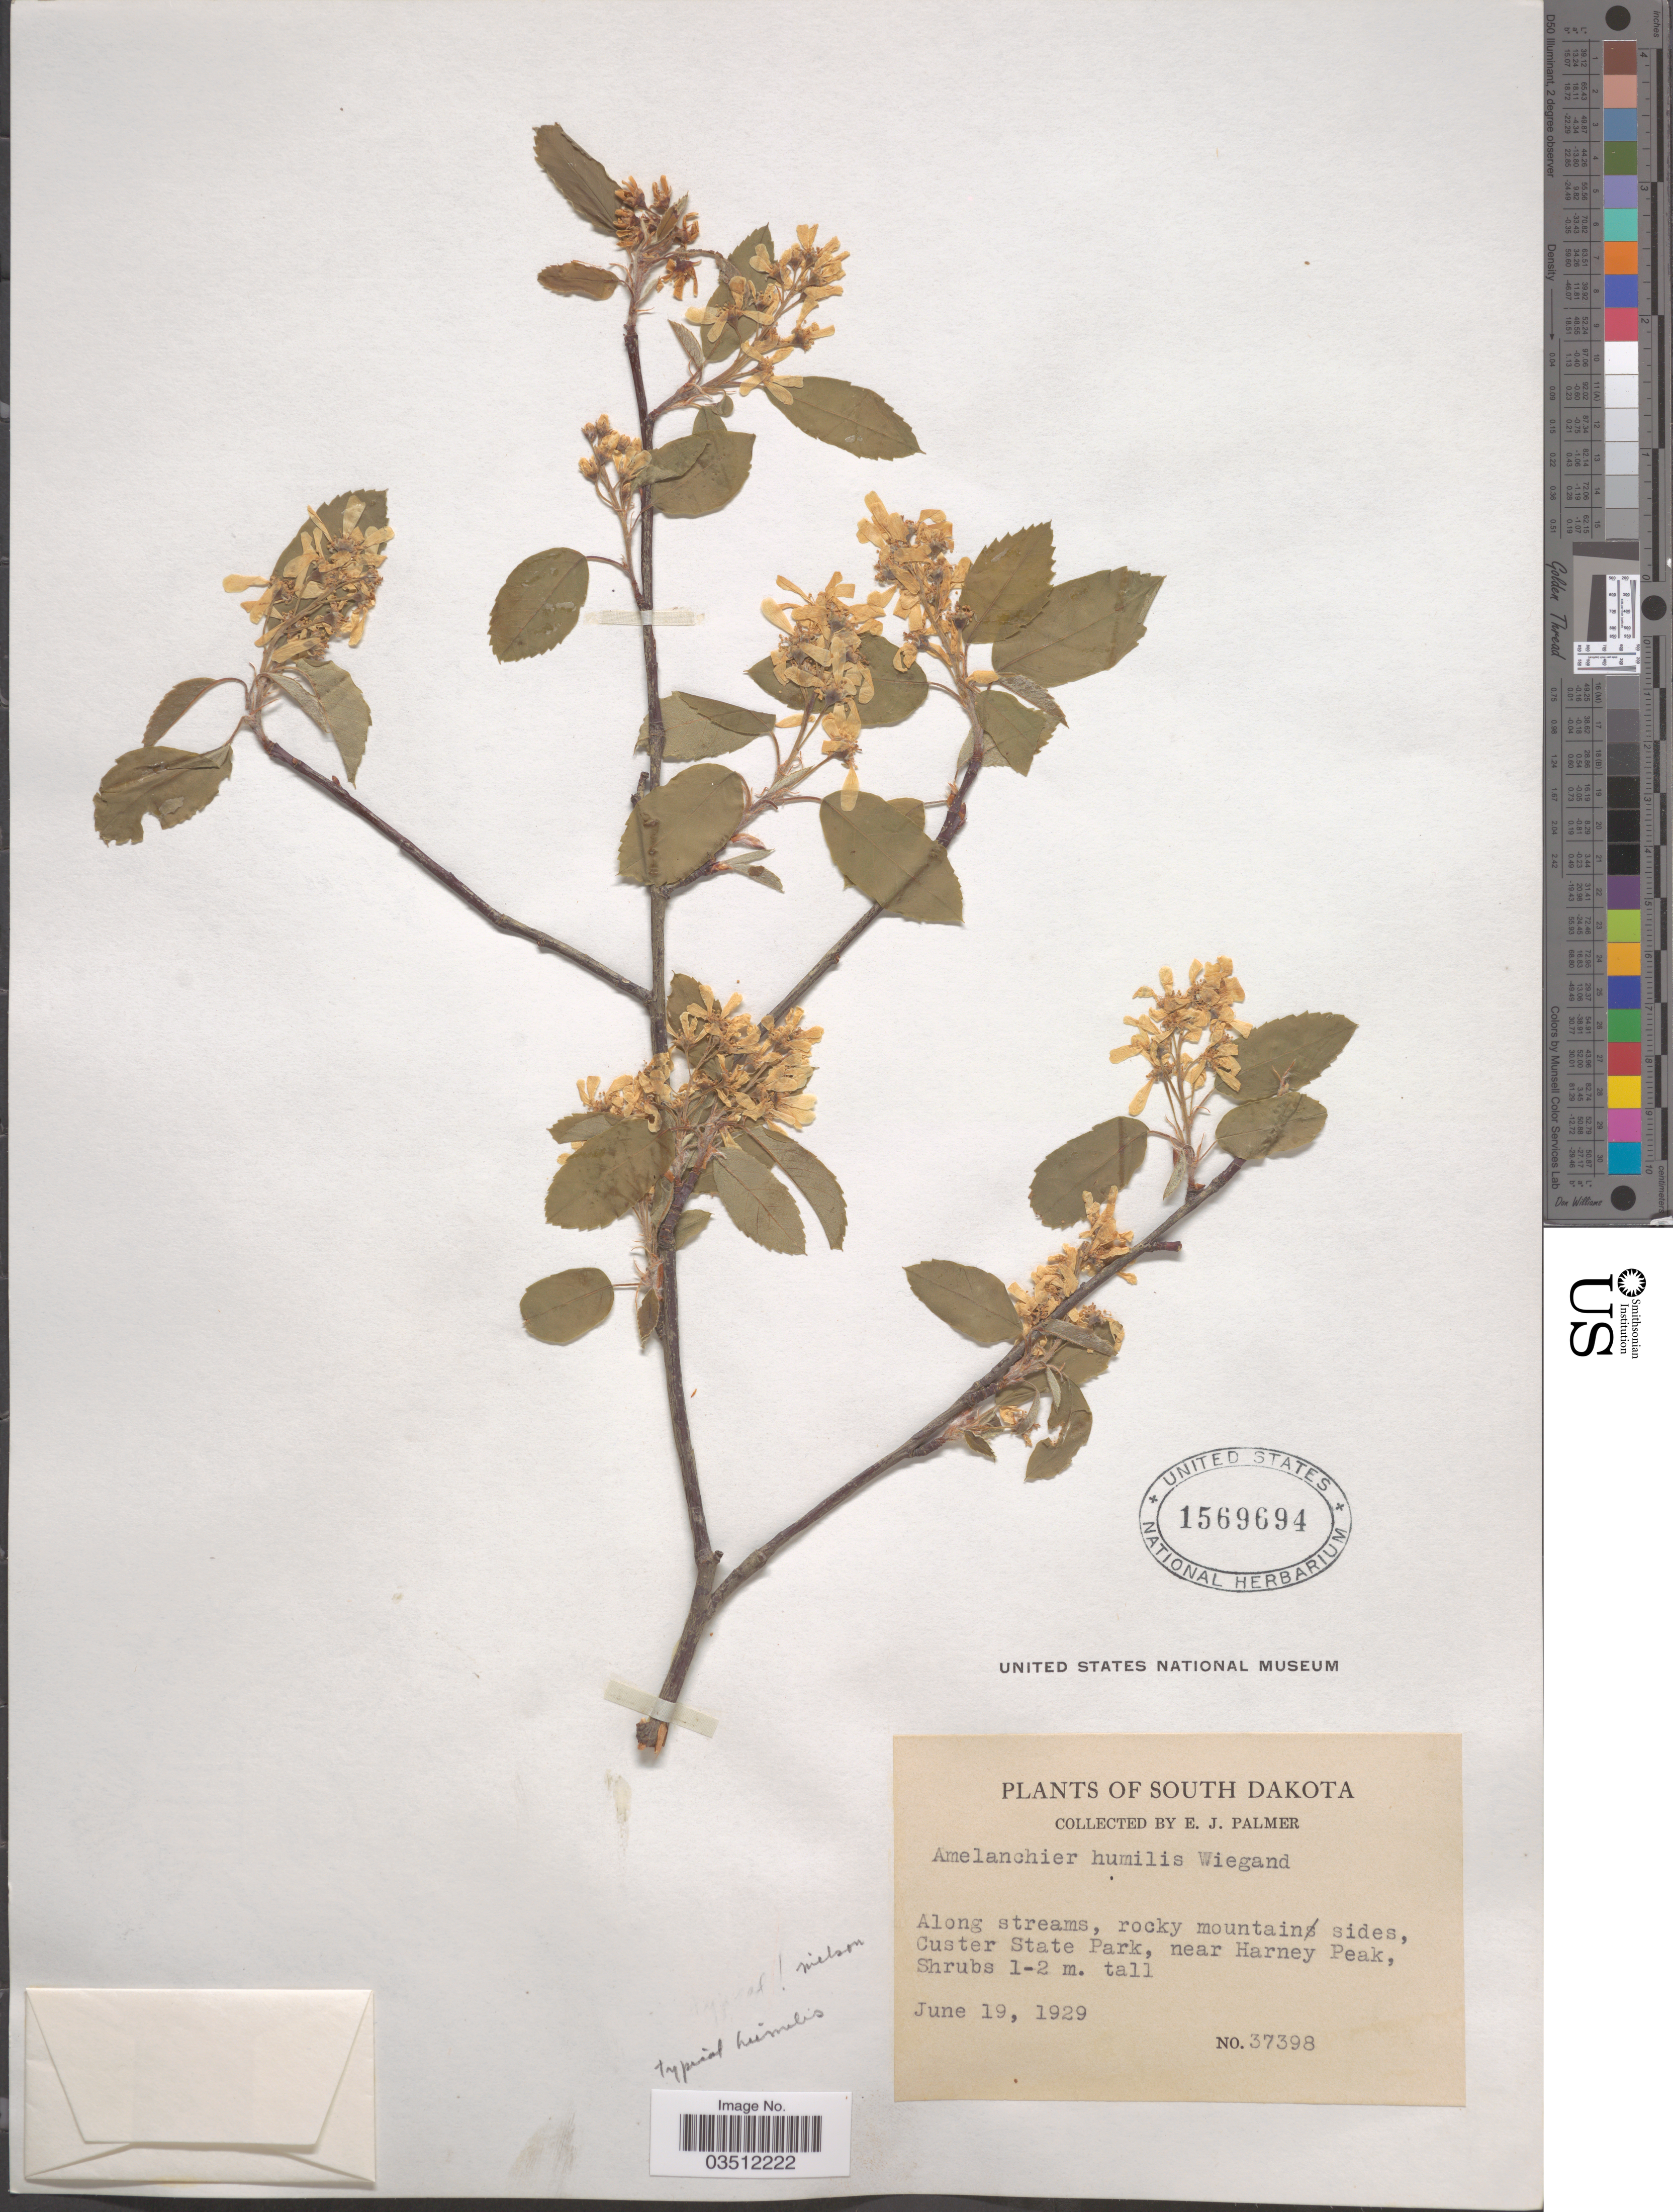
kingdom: Plantae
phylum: Tracheophyta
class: Magnoliopsida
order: Rosales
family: Rosaceae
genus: Amelanchier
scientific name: Amelanchier humilis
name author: Wiegand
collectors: E. J. Palmer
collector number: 37398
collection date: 1929-06-19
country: United States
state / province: South Dakota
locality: Custer State Park, near Harney Peak.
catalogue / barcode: US 1569694